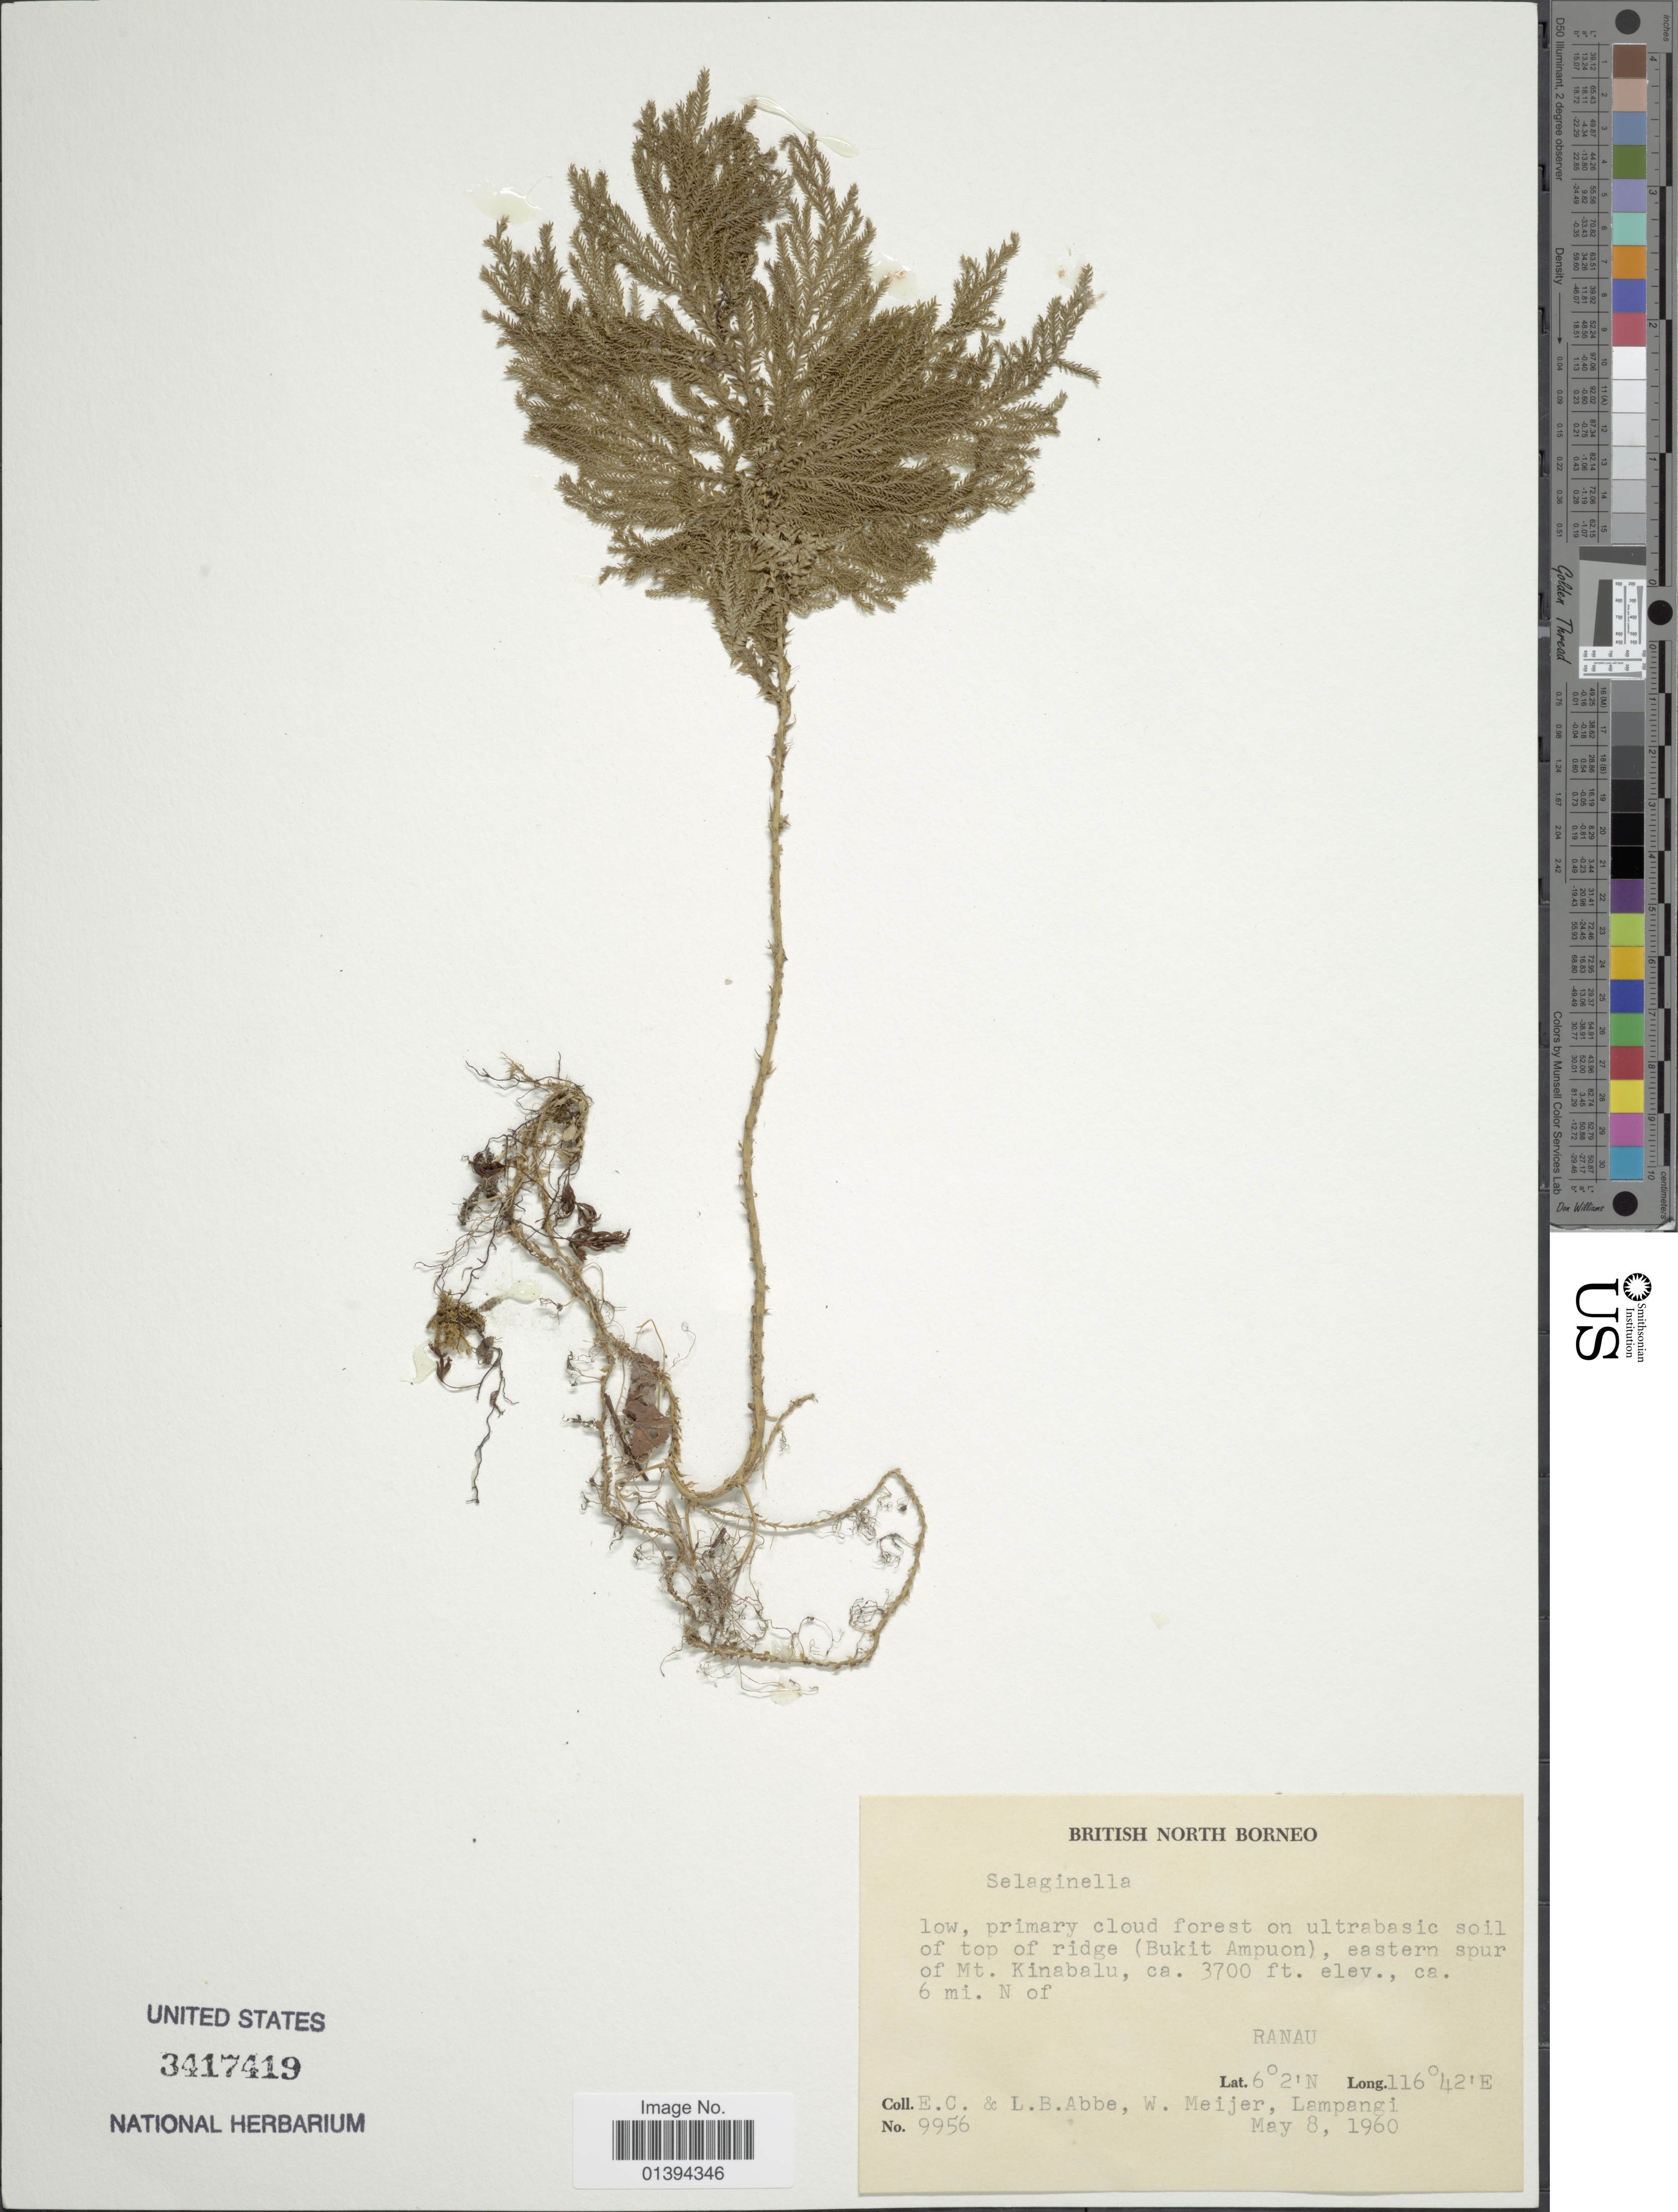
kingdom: Plantae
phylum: Tracheophyta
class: Lycopodiopsida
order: Selaginellales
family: Selaginellaceae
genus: Selaginella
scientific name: Selaginella sp.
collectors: E. C. Abbe, L. B. Abbe, W. Meijer & Lampangi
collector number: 9956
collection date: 1960-05-08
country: Malaysia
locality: British North Borneo, Top of ridge(Bukit Ampuon), eastern Spur of Mt. Kinabalu,Ranau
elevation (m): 1128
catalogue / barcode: US 3417419